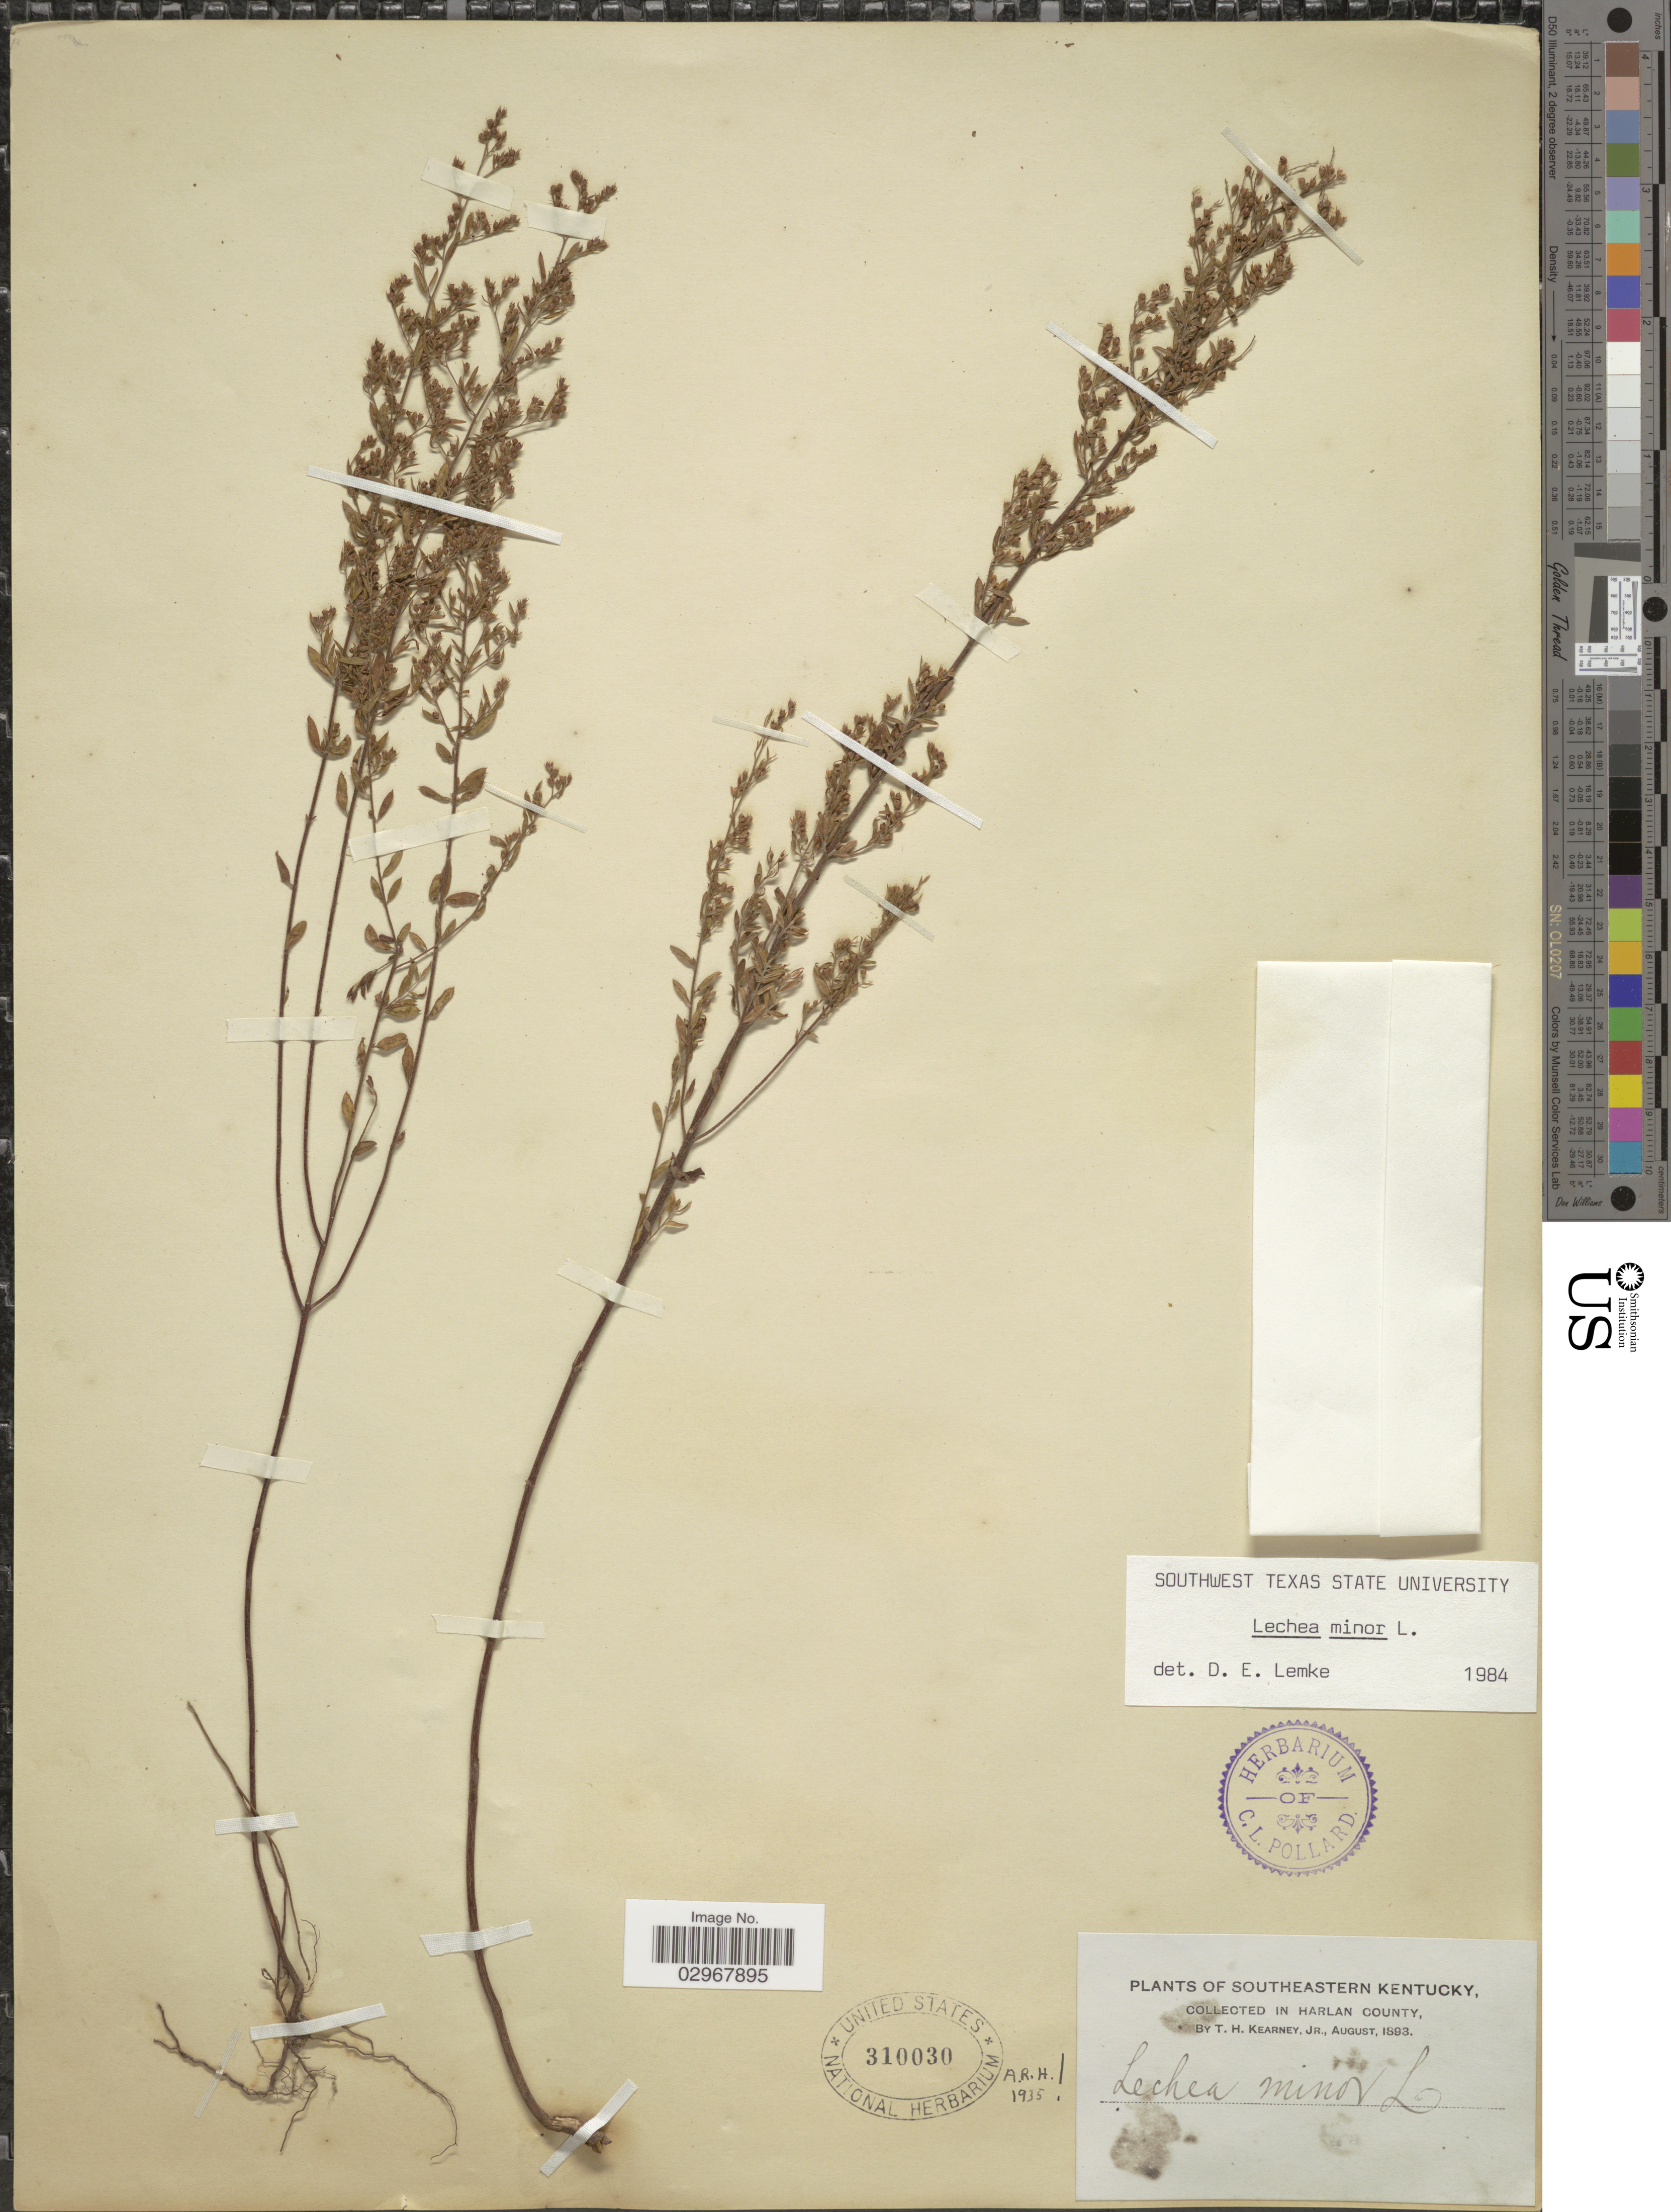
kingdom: Plantae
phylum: Tracheophyta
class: Magnoliopsida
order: Malvales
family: Cistaceae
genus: Lechea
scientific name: Lechea minor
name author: L.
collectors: T. H. Kearney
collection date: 1893-08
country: United States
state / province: Kentucky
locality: Southeastern Kentucky. In Harlan County.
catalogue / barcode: US 310030